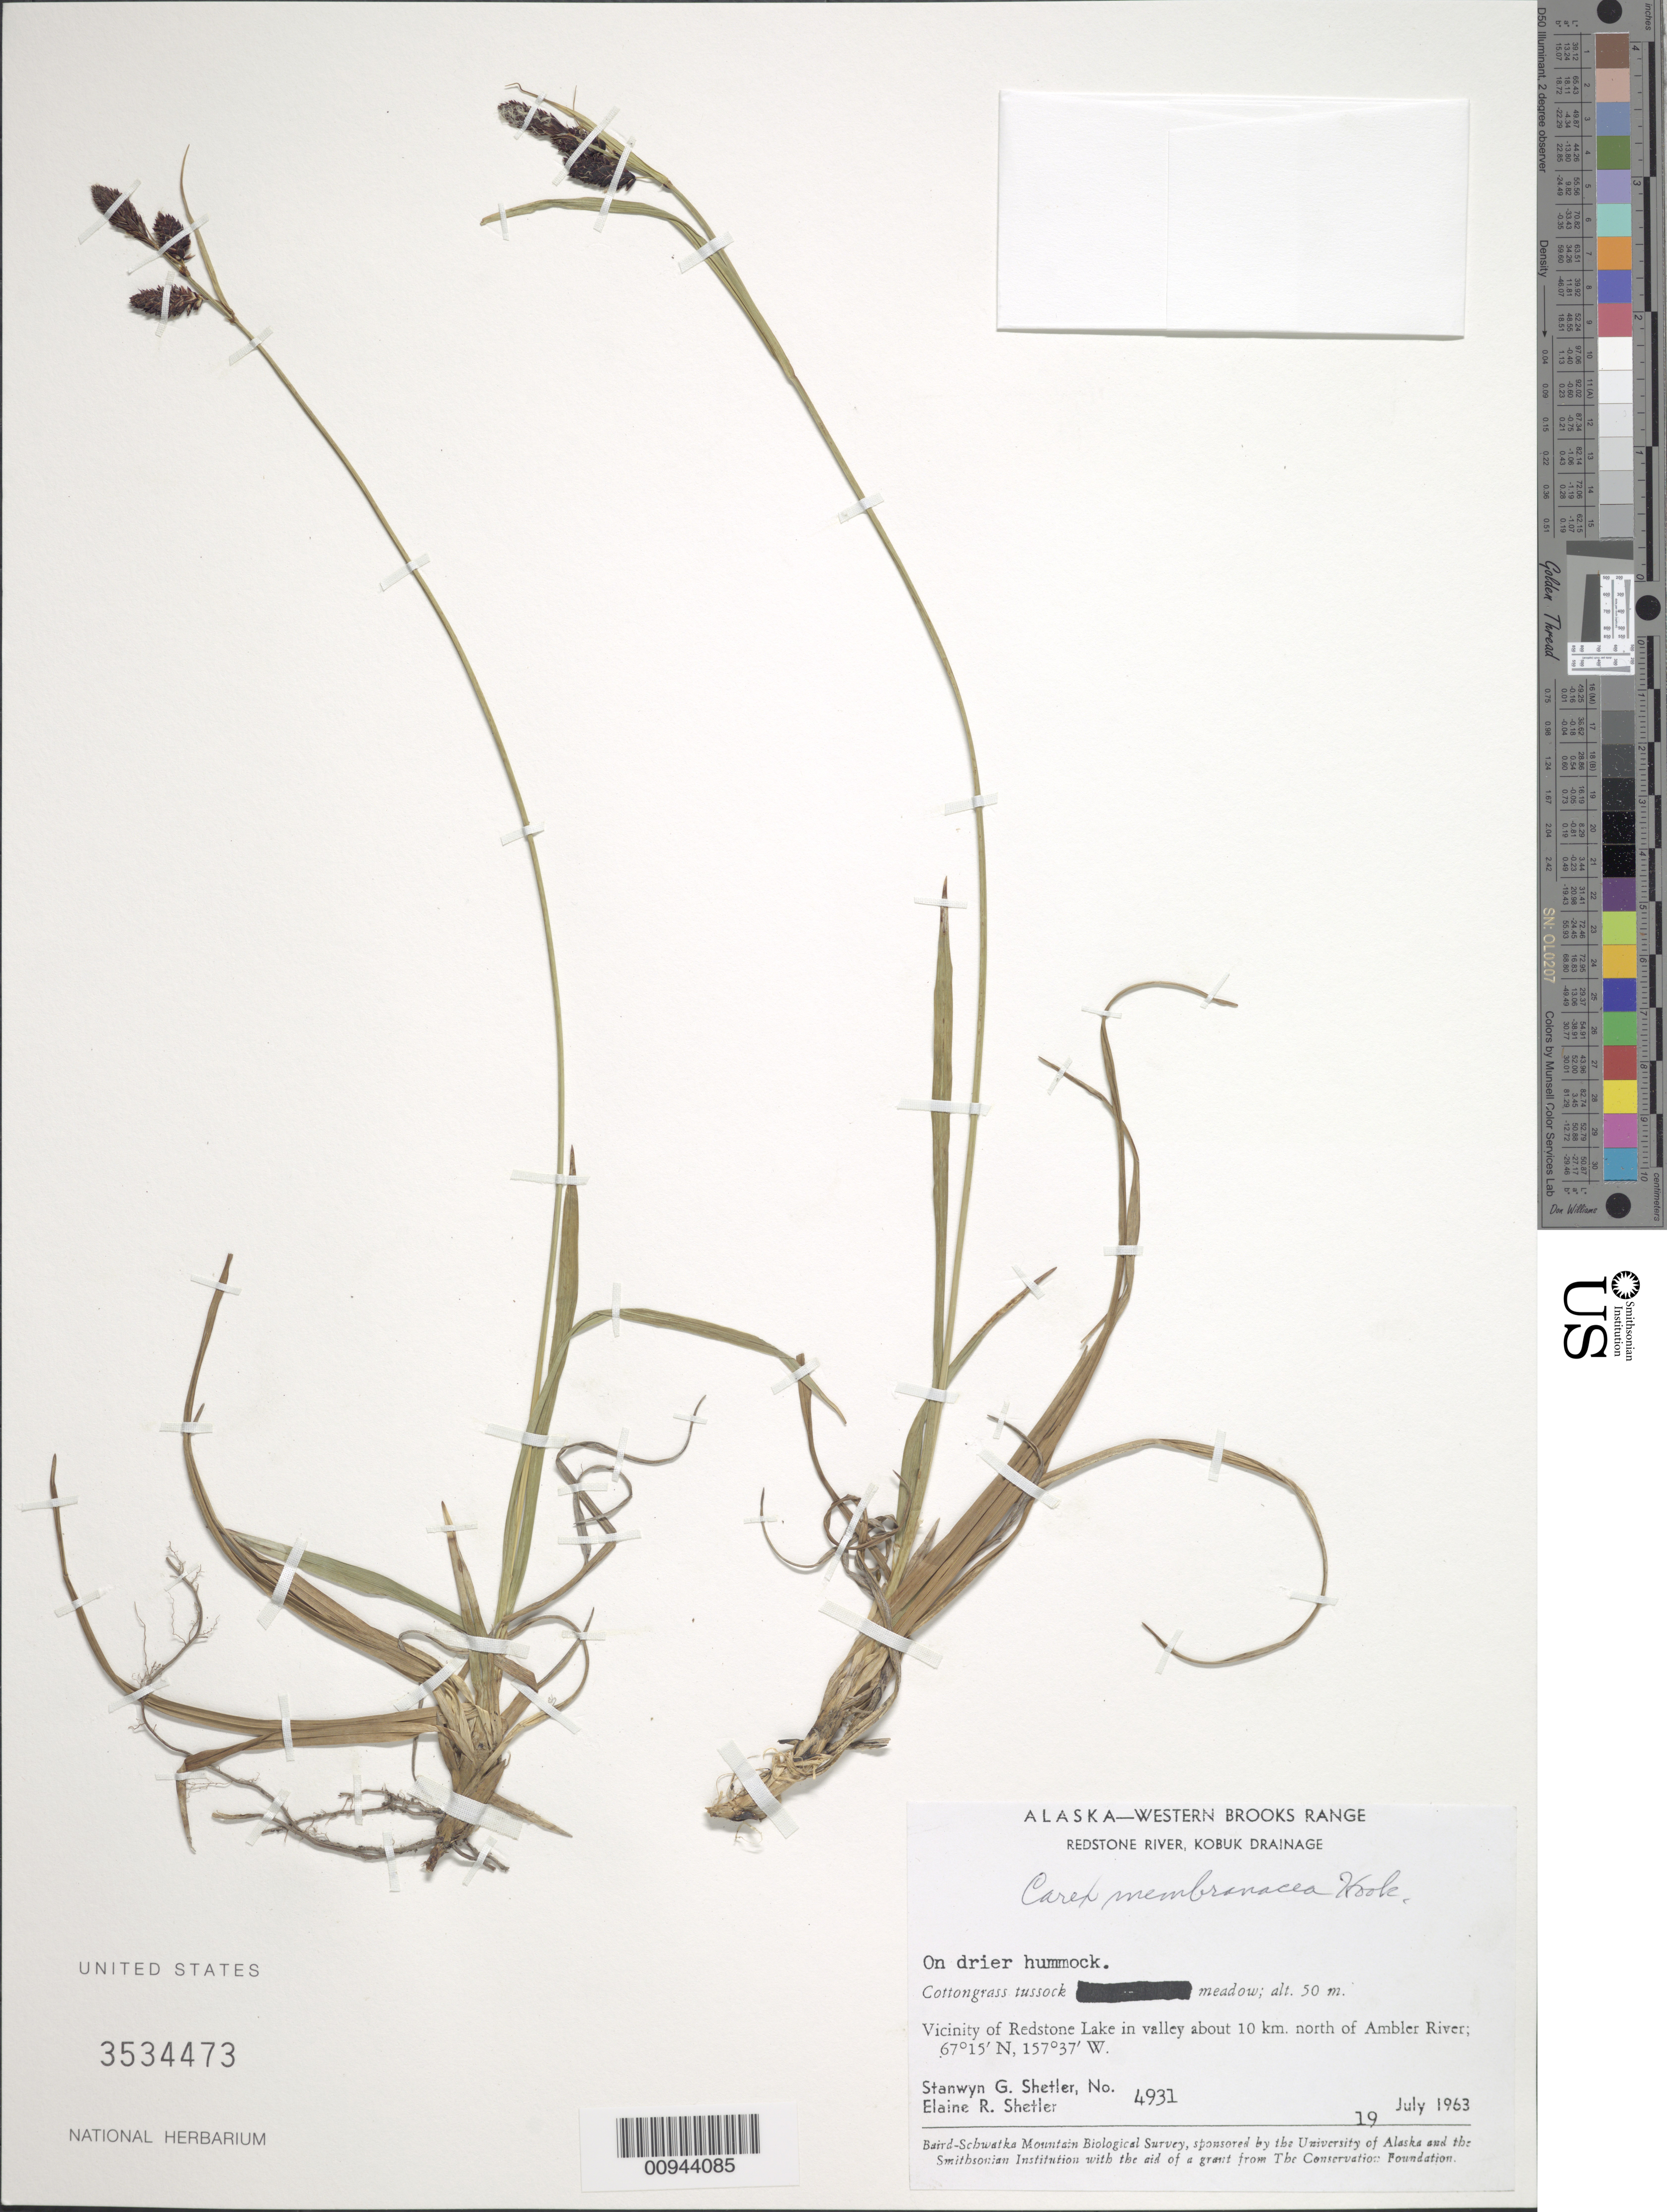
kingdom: Plantae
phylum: Tracheophyta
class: Liliopsida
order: Poales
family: Cyperaceae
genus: Carex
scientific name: Carex membranacea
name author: Hook.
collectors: S. Shetler & E. R. Shetler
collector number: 4931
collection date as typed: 19 Jul 1963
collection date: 1963-07-19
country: United States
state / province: Alaska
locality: Vicinity of Redstone Lake in valley about 10 km. north of Ambler River. Western Brooks Range, Redstone River, Kobuk Drainage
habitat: Cottongrass tussock meadow; on drier hummock.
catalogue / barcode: US 3534473